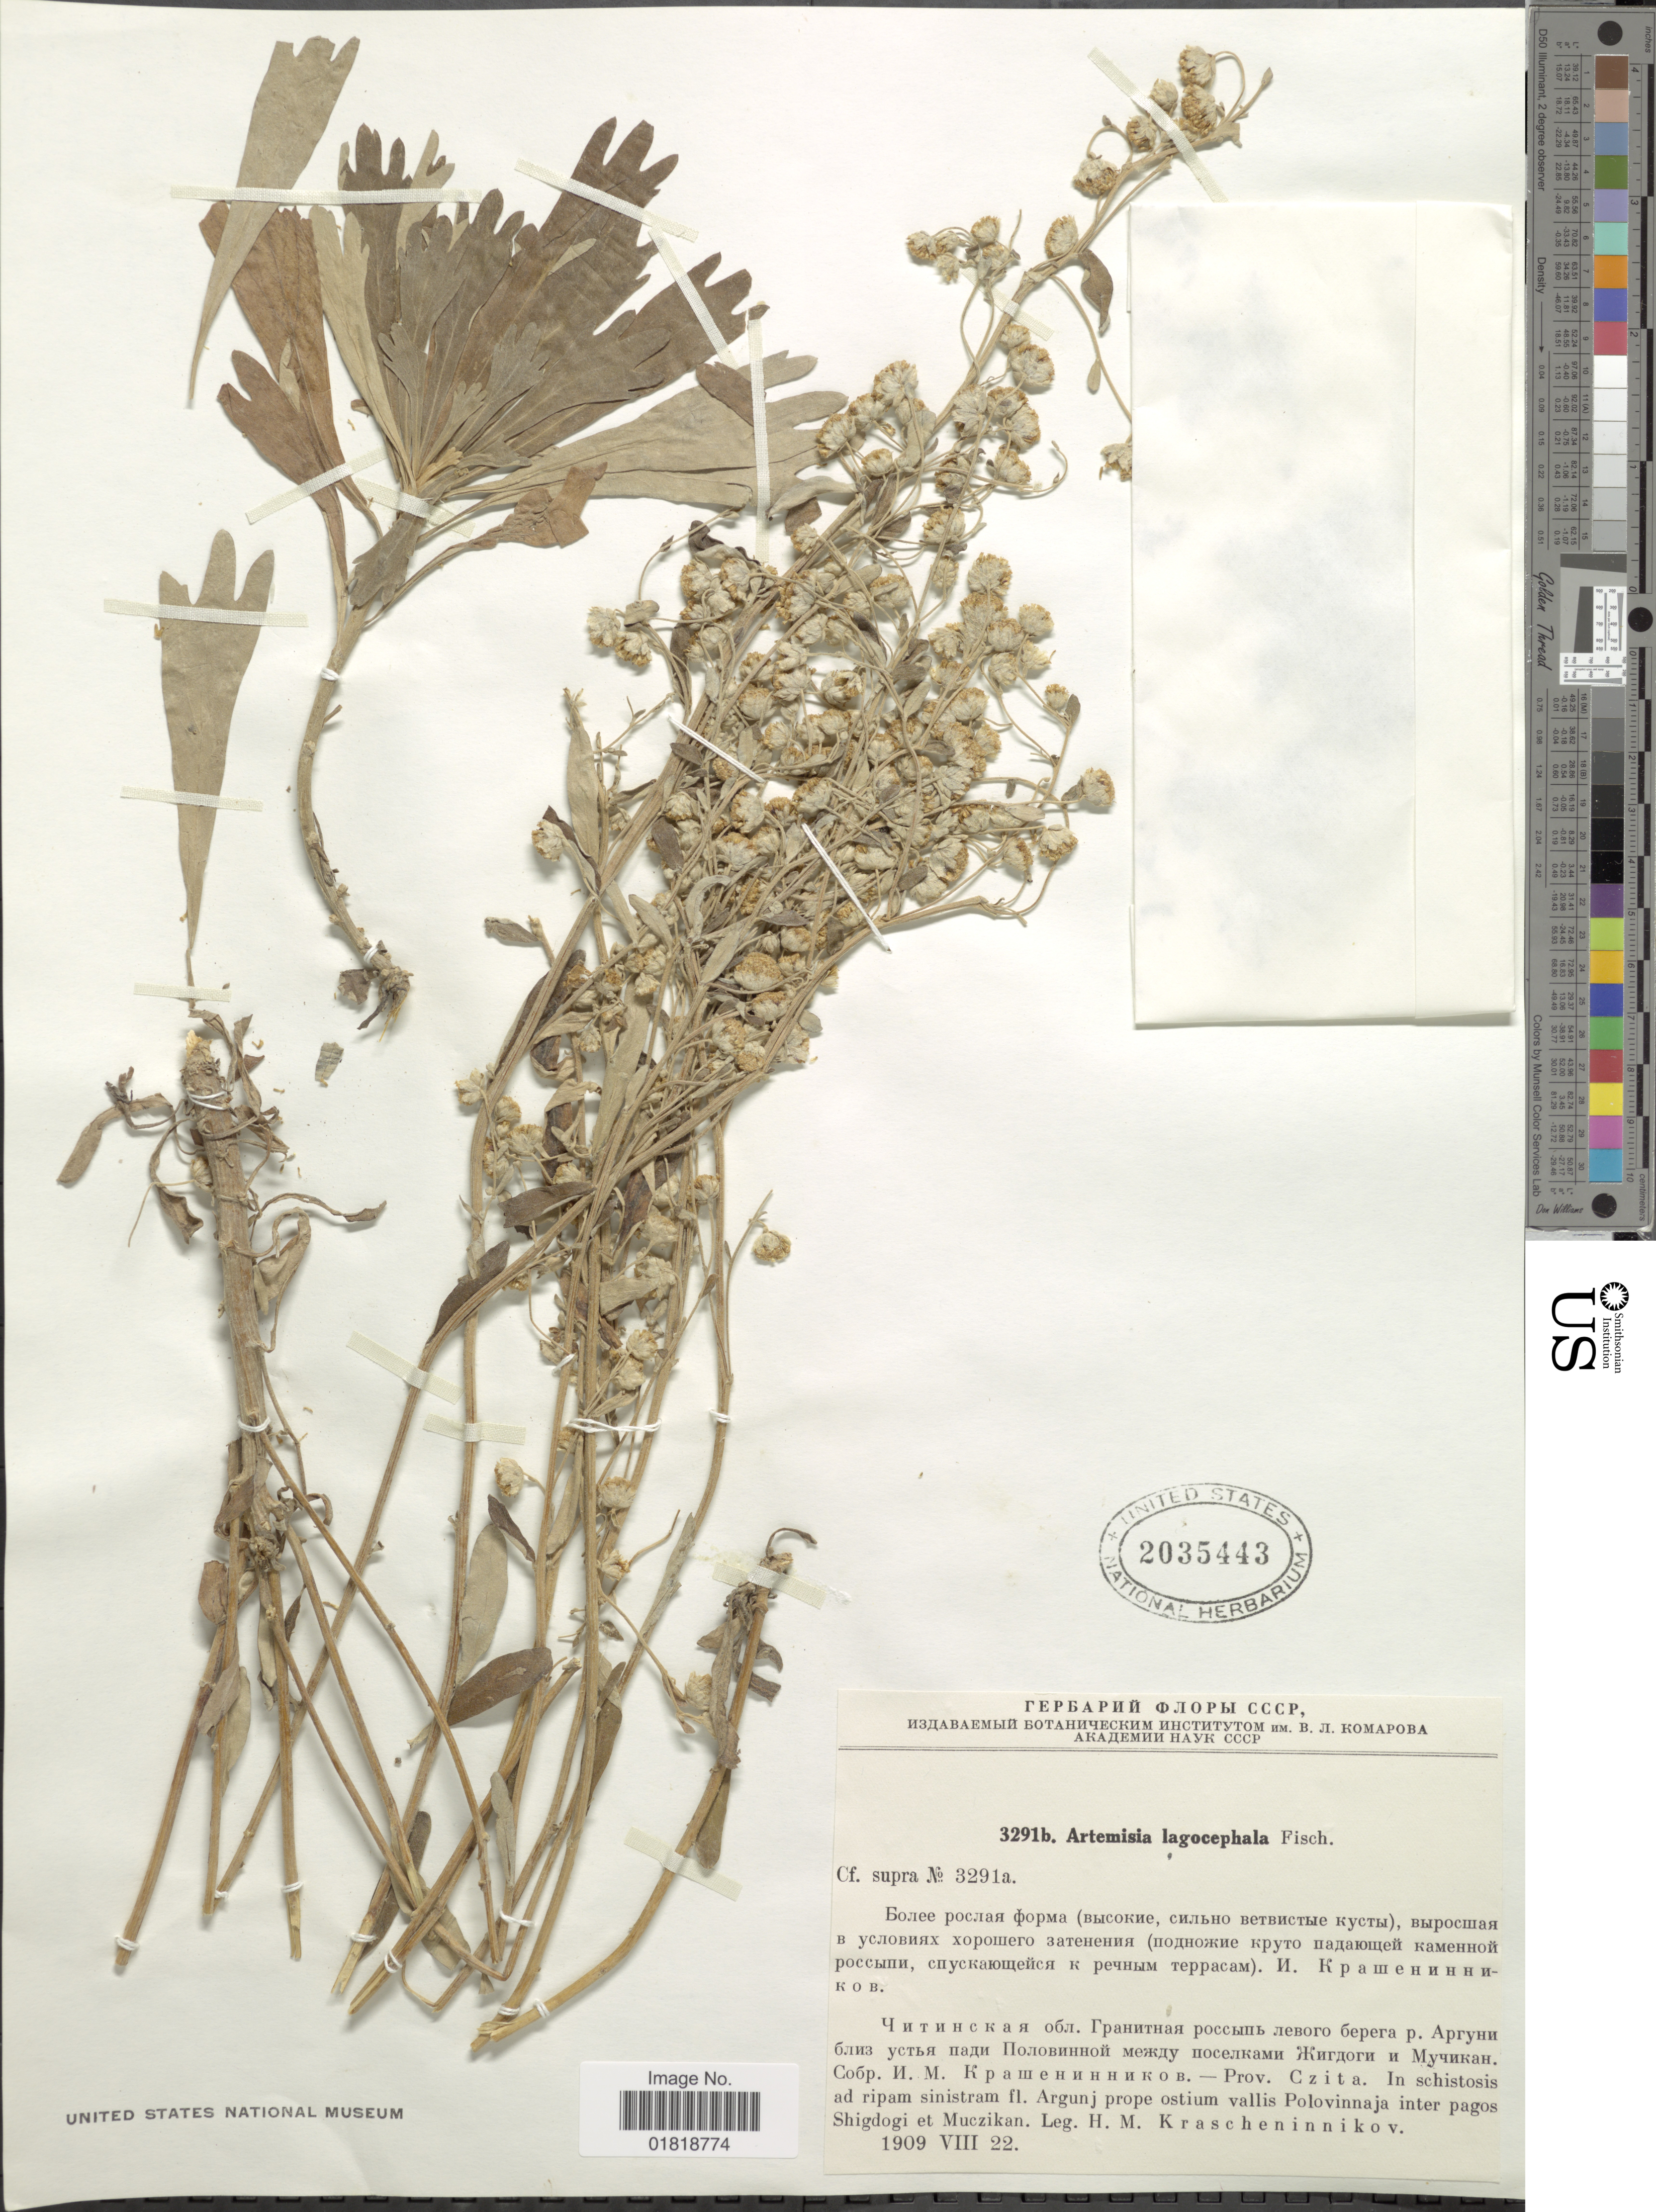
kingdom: Plantae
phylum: Tracheophyta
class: Magnoliopsida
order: Asterales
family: Asteraceae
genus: Artemisia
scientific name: Artemisia lagocephala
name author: (Fisch. ex Besser) DC.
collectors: H. Krascheninnikov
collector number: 3291b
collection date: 1909-08-22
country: Russian Federation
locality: Prov. Czita, in schistosis ad ripam sinistram fl. Argunj prope ostium vallis Polovinnaja inter oagos Shigdogi et Mczikan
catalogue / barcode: US 2035443